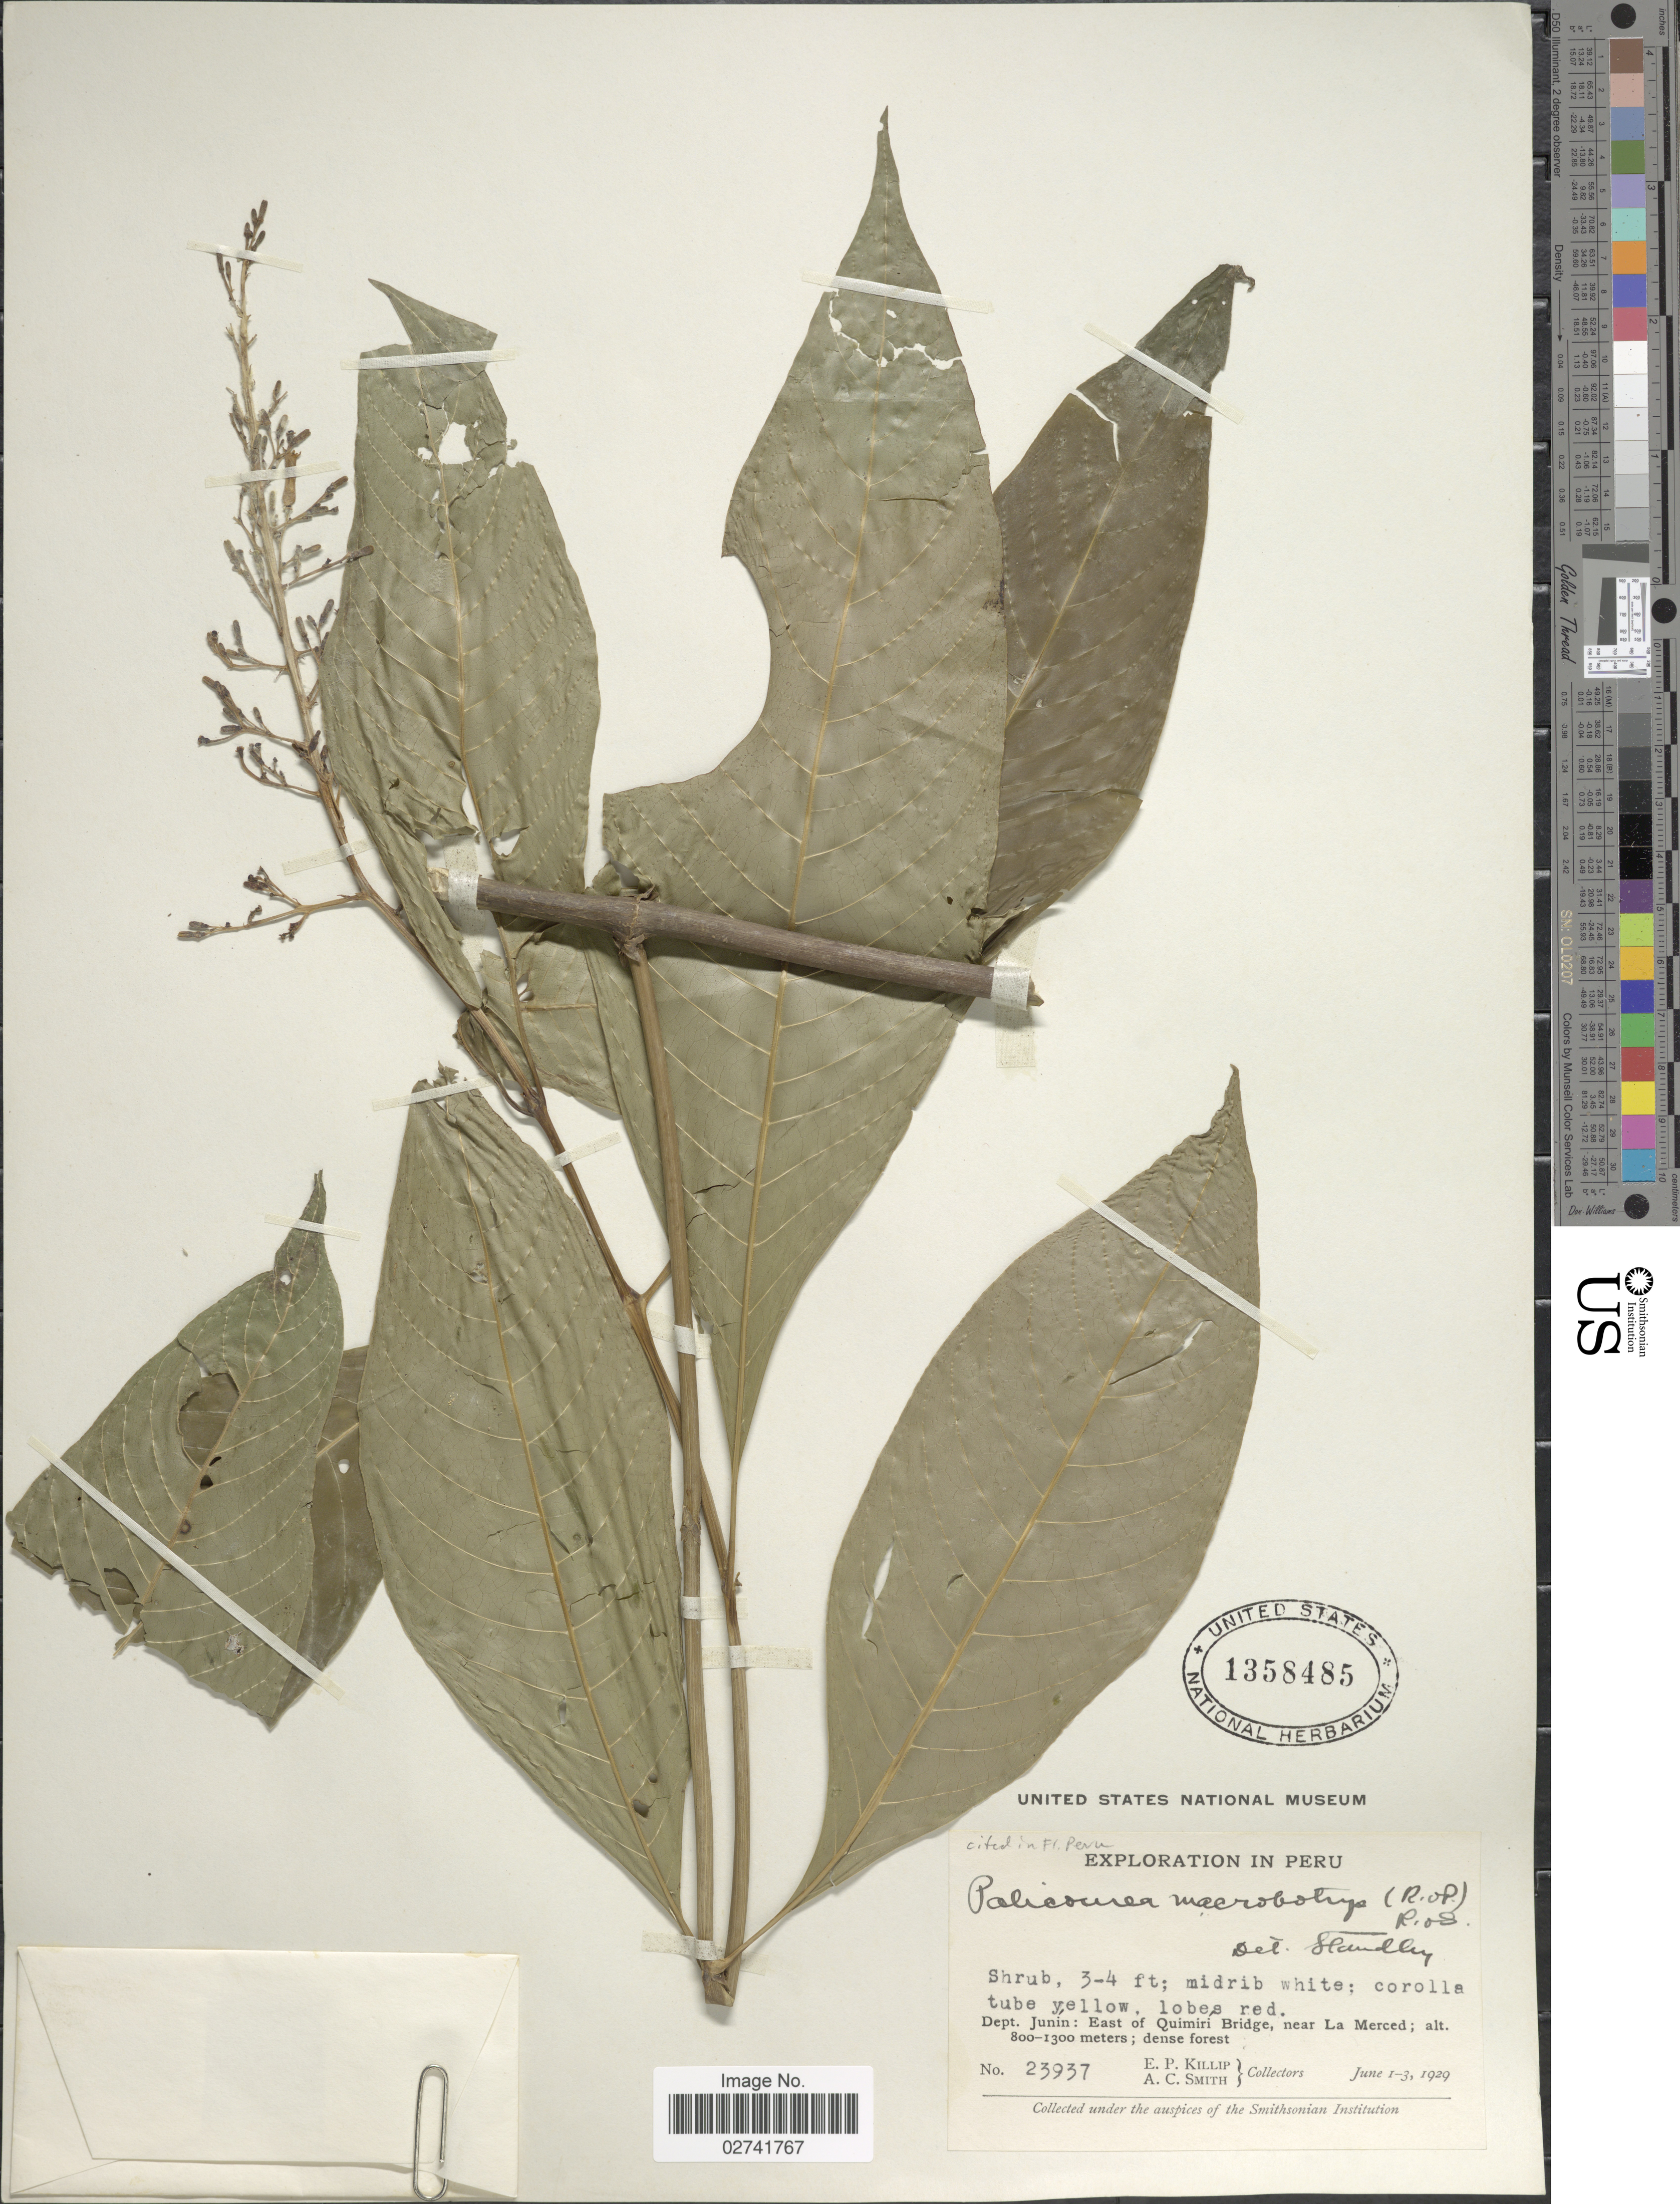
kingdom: Plantae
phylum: Tracheophyta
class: Magnoliopsida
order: Gentianales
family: Rubiaceae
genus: Palicourea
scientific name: Palicourea macrobotrys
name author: (Ruiz & Pav.) Schult.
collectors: E. P. Killip & A. C. Smith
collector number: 23937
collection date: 1929-06-01/1929-06-03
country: Peru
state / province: Junín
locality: Dept. Junín: East of Quimiri Bridge, near La Merced.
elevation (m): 800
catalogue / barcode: US 1358485